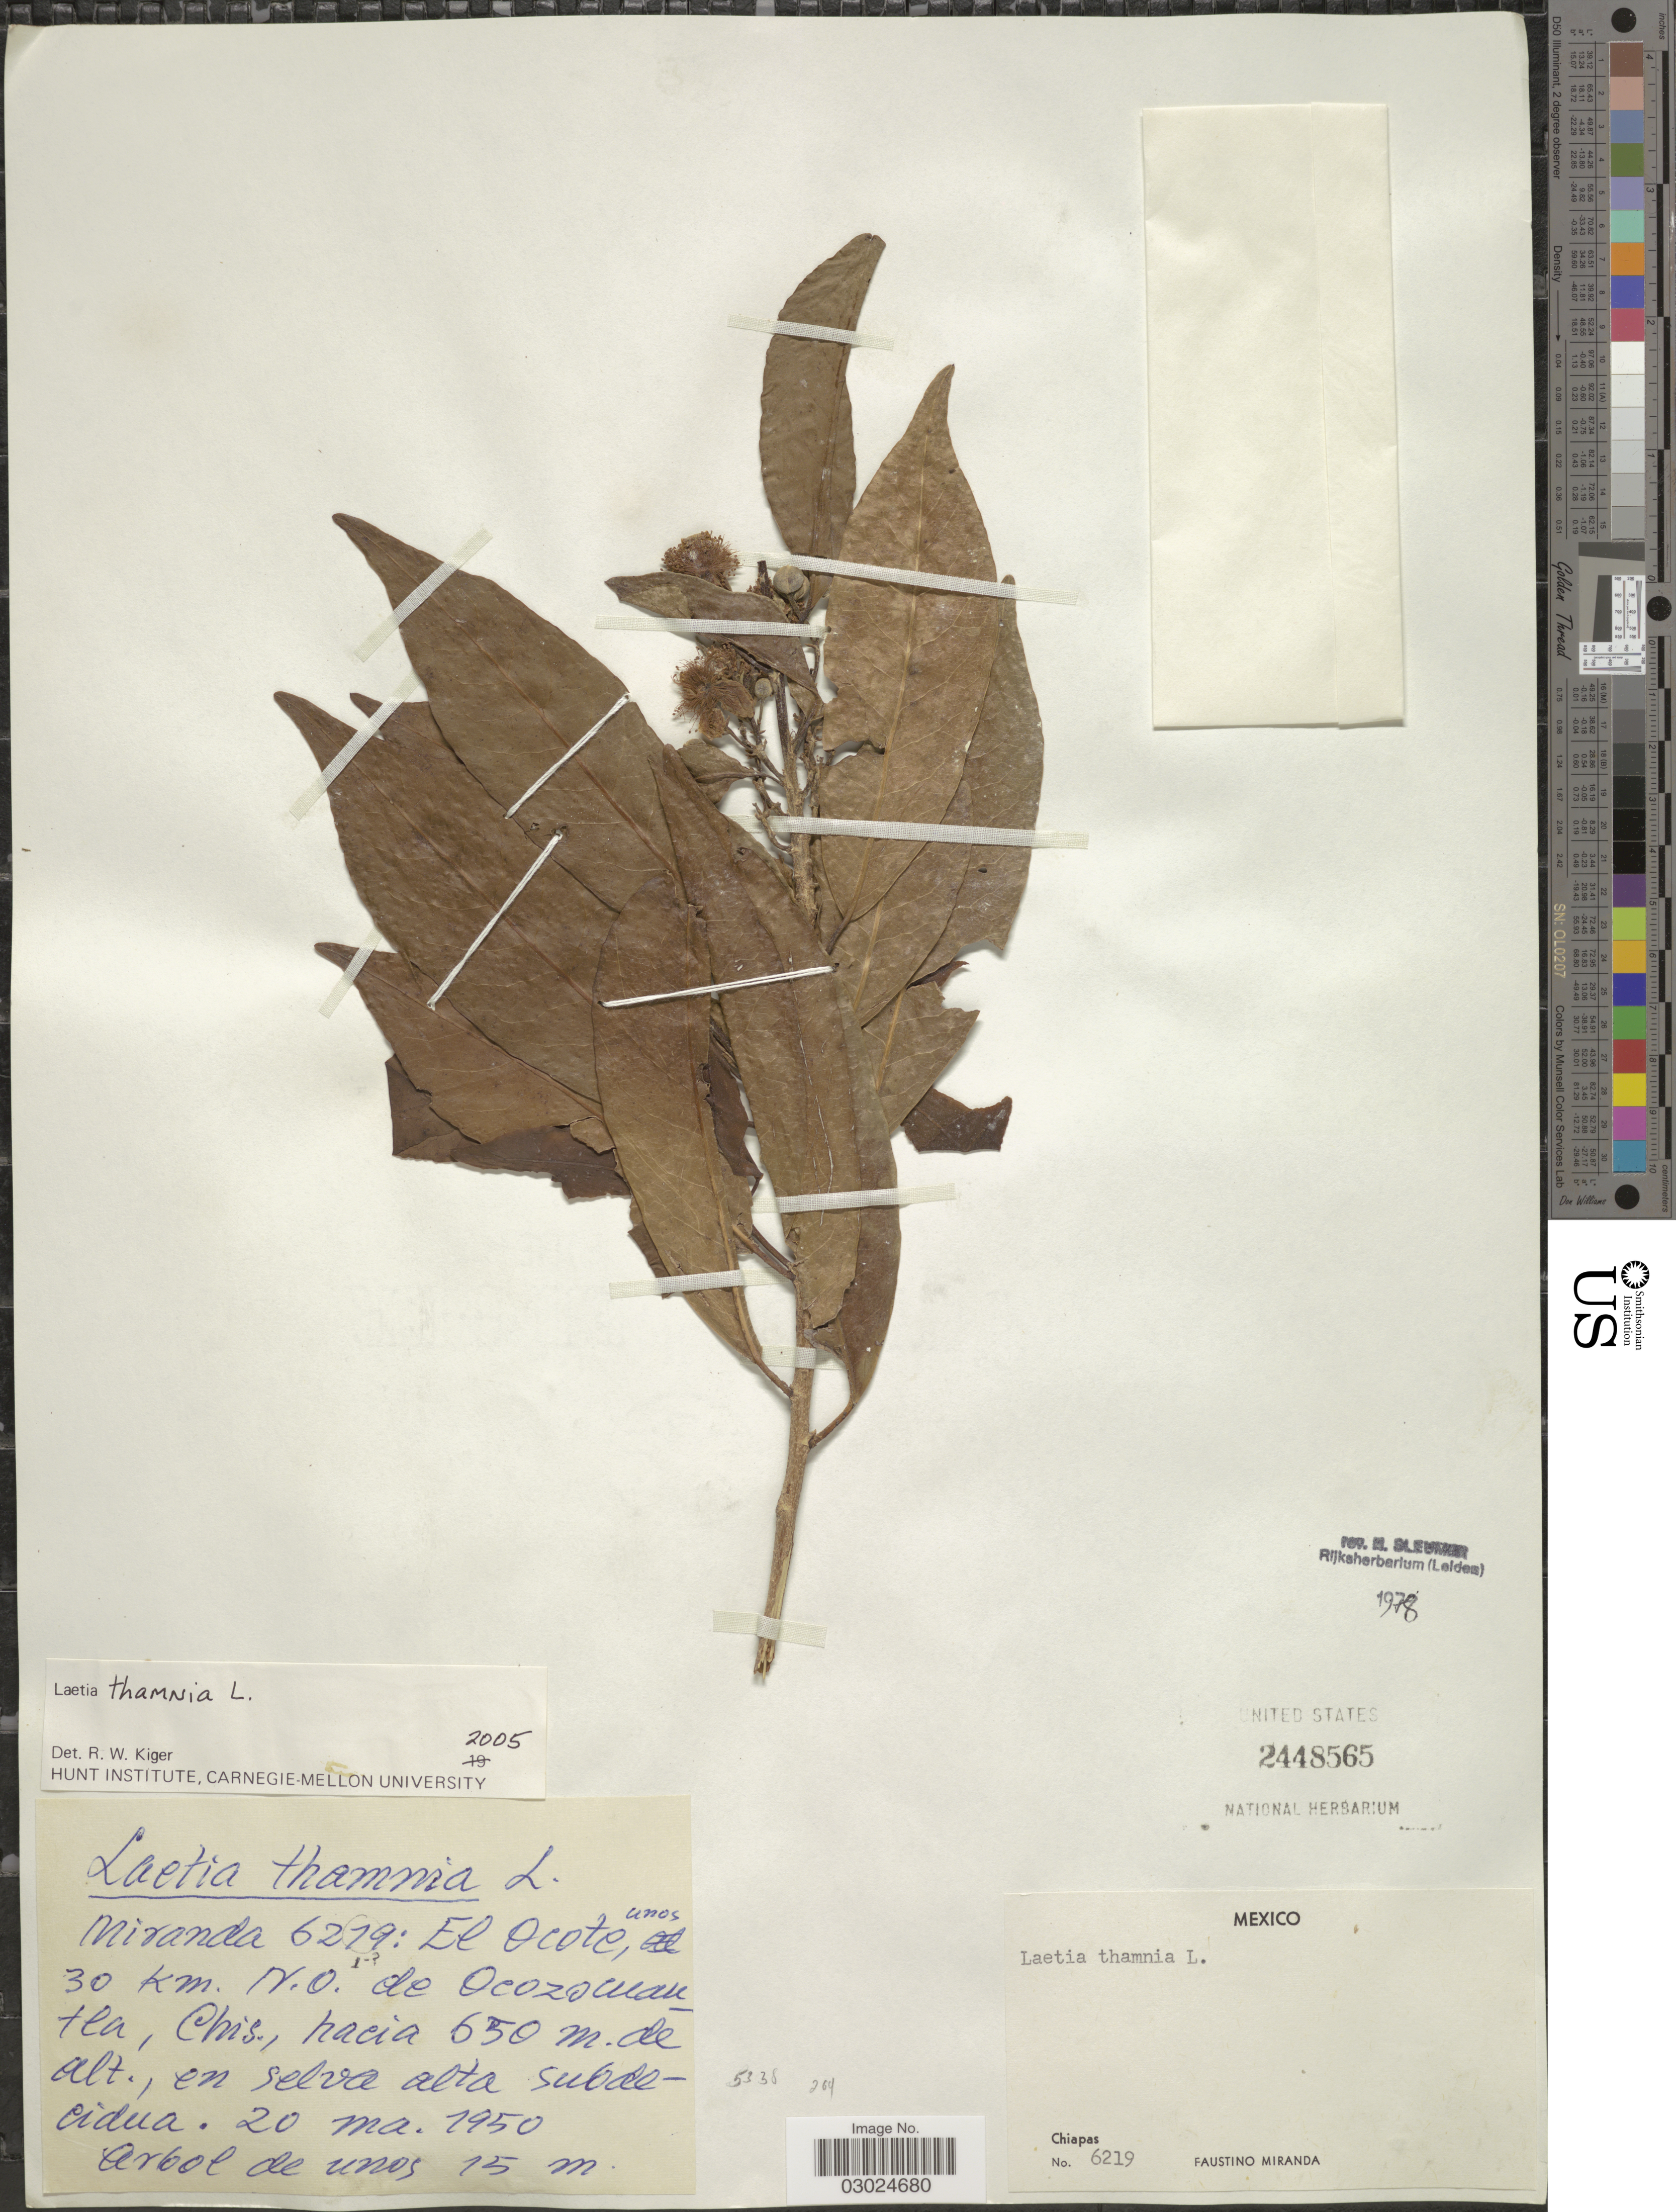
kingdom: Plantae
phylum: Tracheophyta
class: Magnoliopsida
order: Malpighiales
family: Salicaceae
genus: Laetia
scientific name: Laetia thamnia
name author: L.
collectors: F. Miranda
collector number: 6219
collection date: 1950-05-20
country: Mexico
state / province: Chiapas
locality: El Ocote, unos 30 km. N.O. de Ocozocuautla.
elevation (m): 650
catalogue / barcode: US 2448565